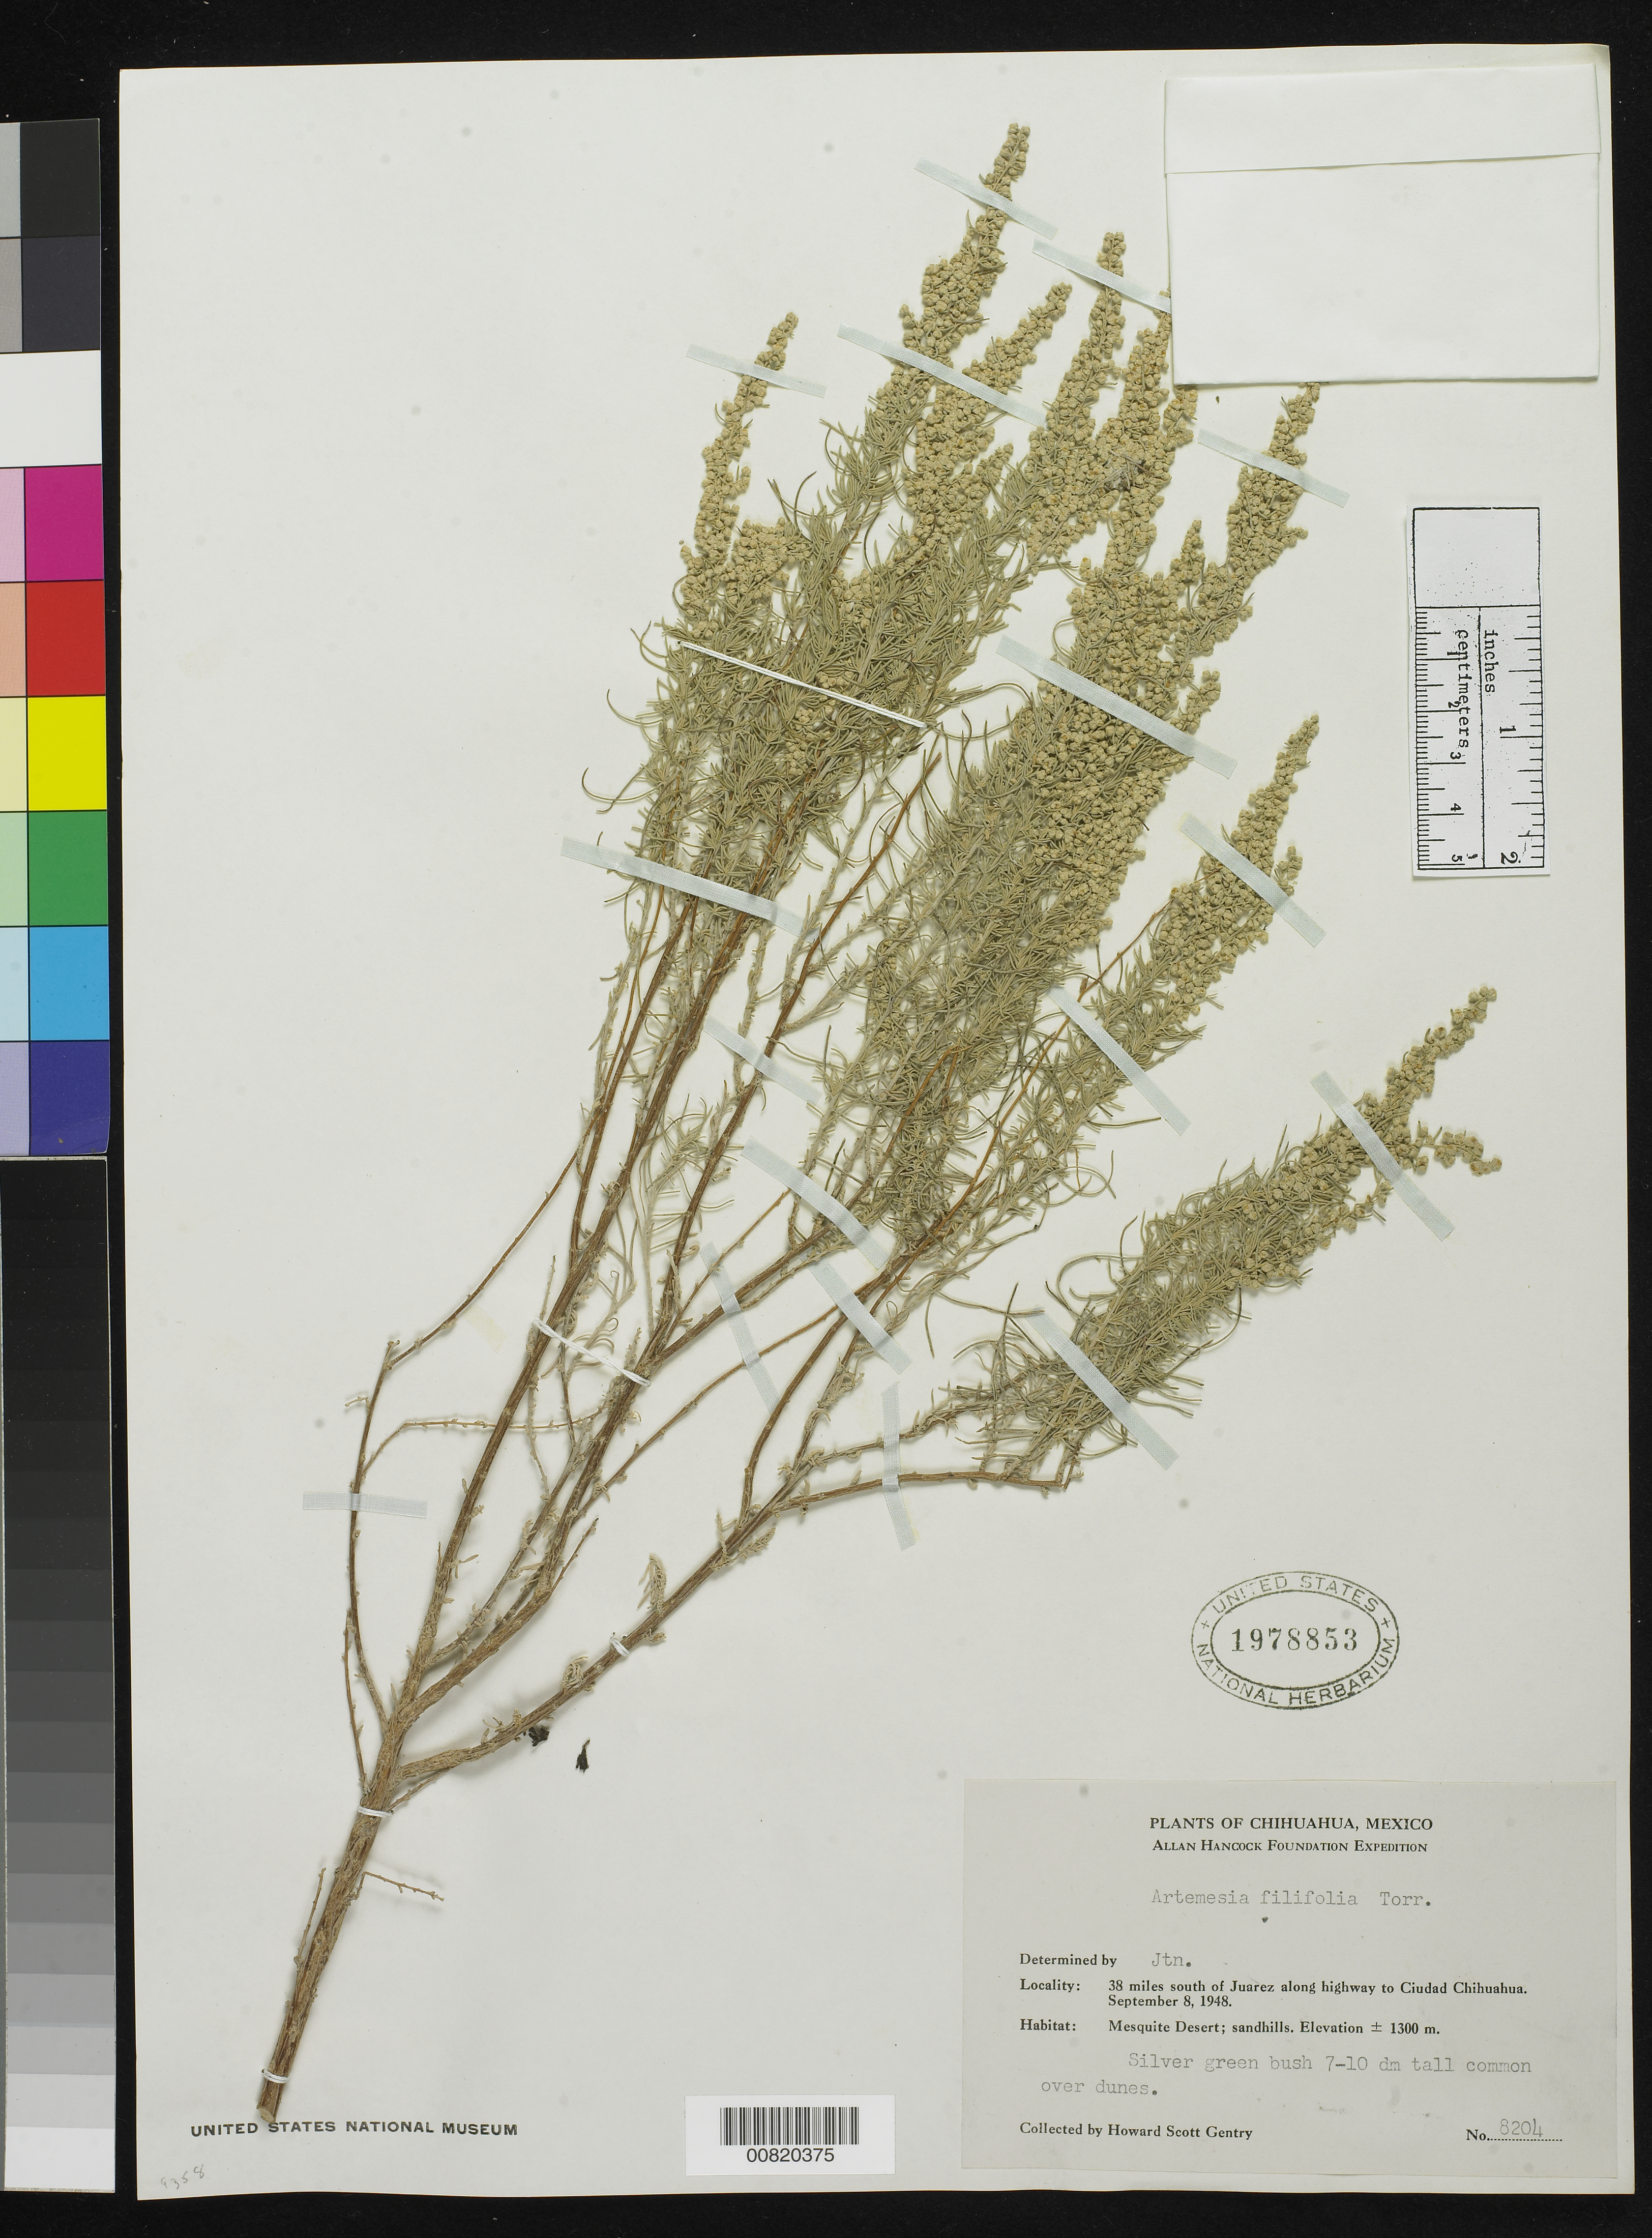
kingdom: Plantae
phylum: Tracheophyta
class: Magnoliopsida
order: Asterales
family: Asteraceae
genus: Artemisia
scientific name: Artemisia filifolia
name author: Torr.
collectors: H. S. Gentry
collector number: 8204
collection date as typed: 08 Sep 1948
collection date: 1948-09-08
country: Mexico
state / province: Chihuahua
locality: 38 miles south of Juárez along highway to Ciudad Chihuahua.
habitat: Mesquite Desert; sandhills.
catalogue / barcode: US 1978853